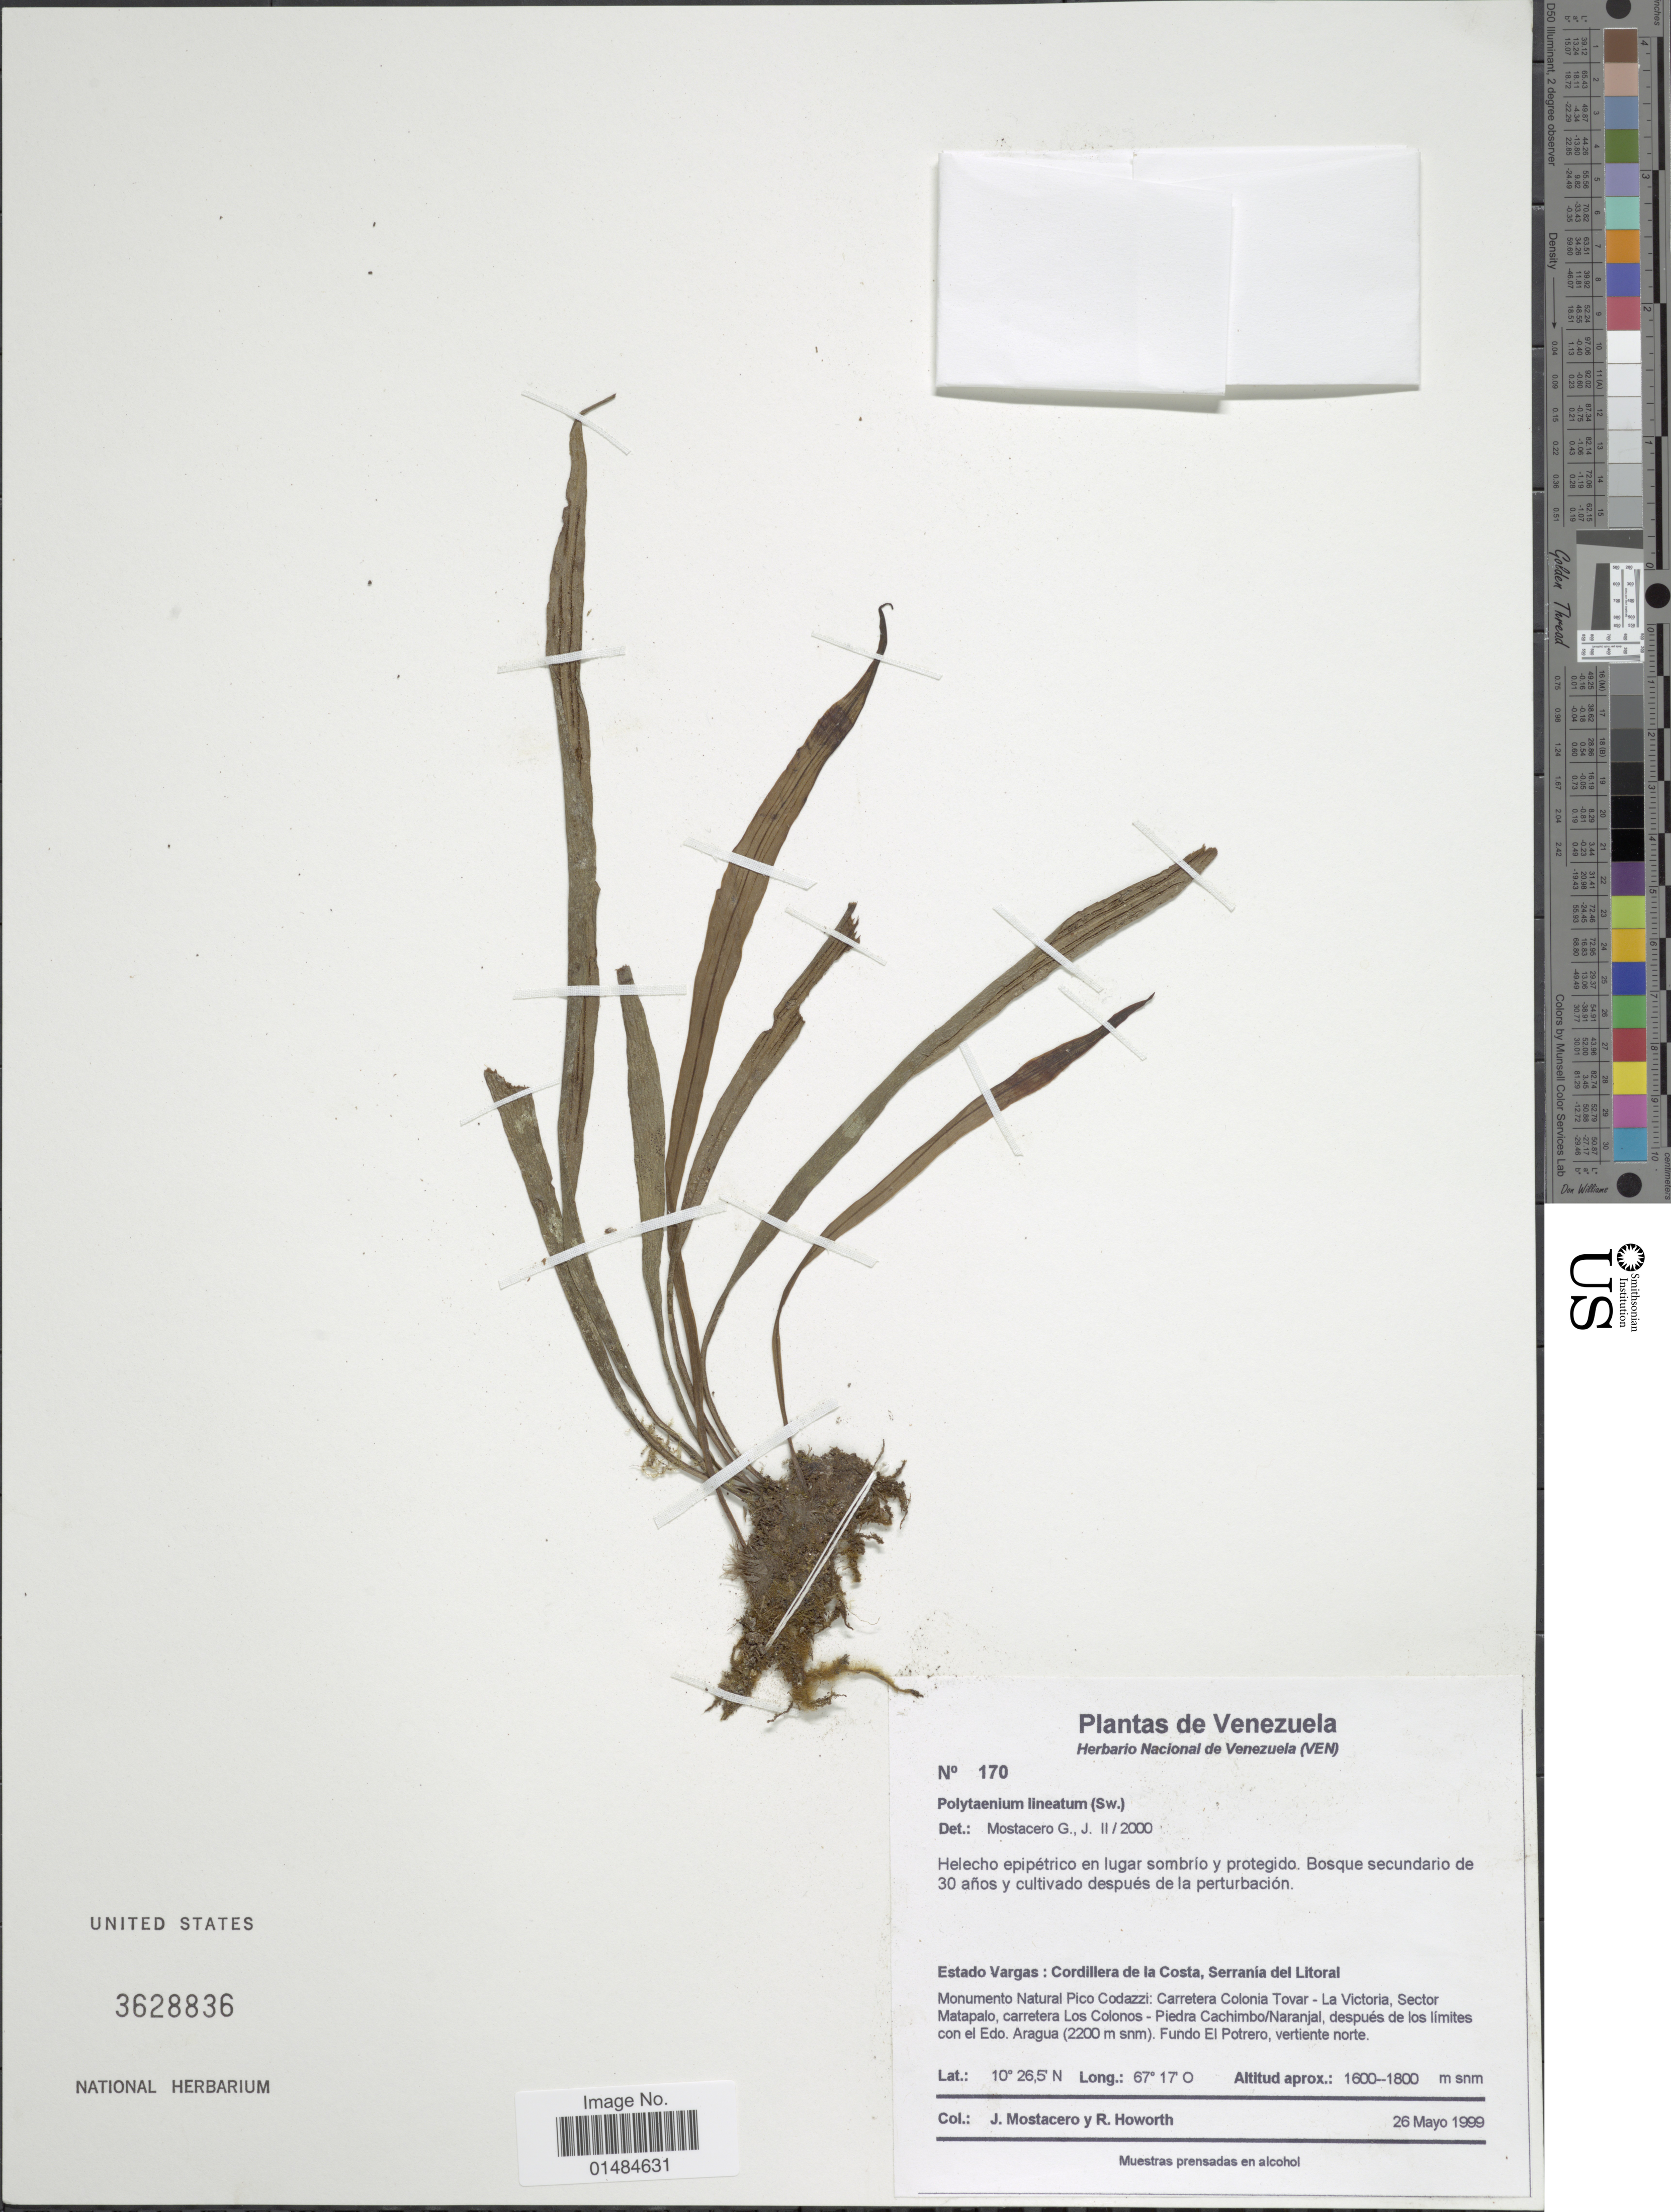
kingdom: Plantae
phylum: Tracheophyta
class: Polypodiopsida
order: Polypodiales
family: Pteridaceae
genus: Polytaenium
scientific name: Polytaenium lineatum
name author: (Sw.) J. Sm.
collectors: J. Mostacero & R. Howorth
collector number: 170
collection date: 1999-05-26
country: Venezuela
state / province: Vargas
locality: Cordillera de la Costa, Serrania del Litoral. Monumento Natural Pico Codazzi: Carretera Colonia Tovar - La Victoria, Sector Matapalo, carretera Los Colonos - Piedra Cachimbo/Naranjal, después de los limites con el Edo. Aragua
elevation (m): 2200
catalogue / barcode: US 3628836